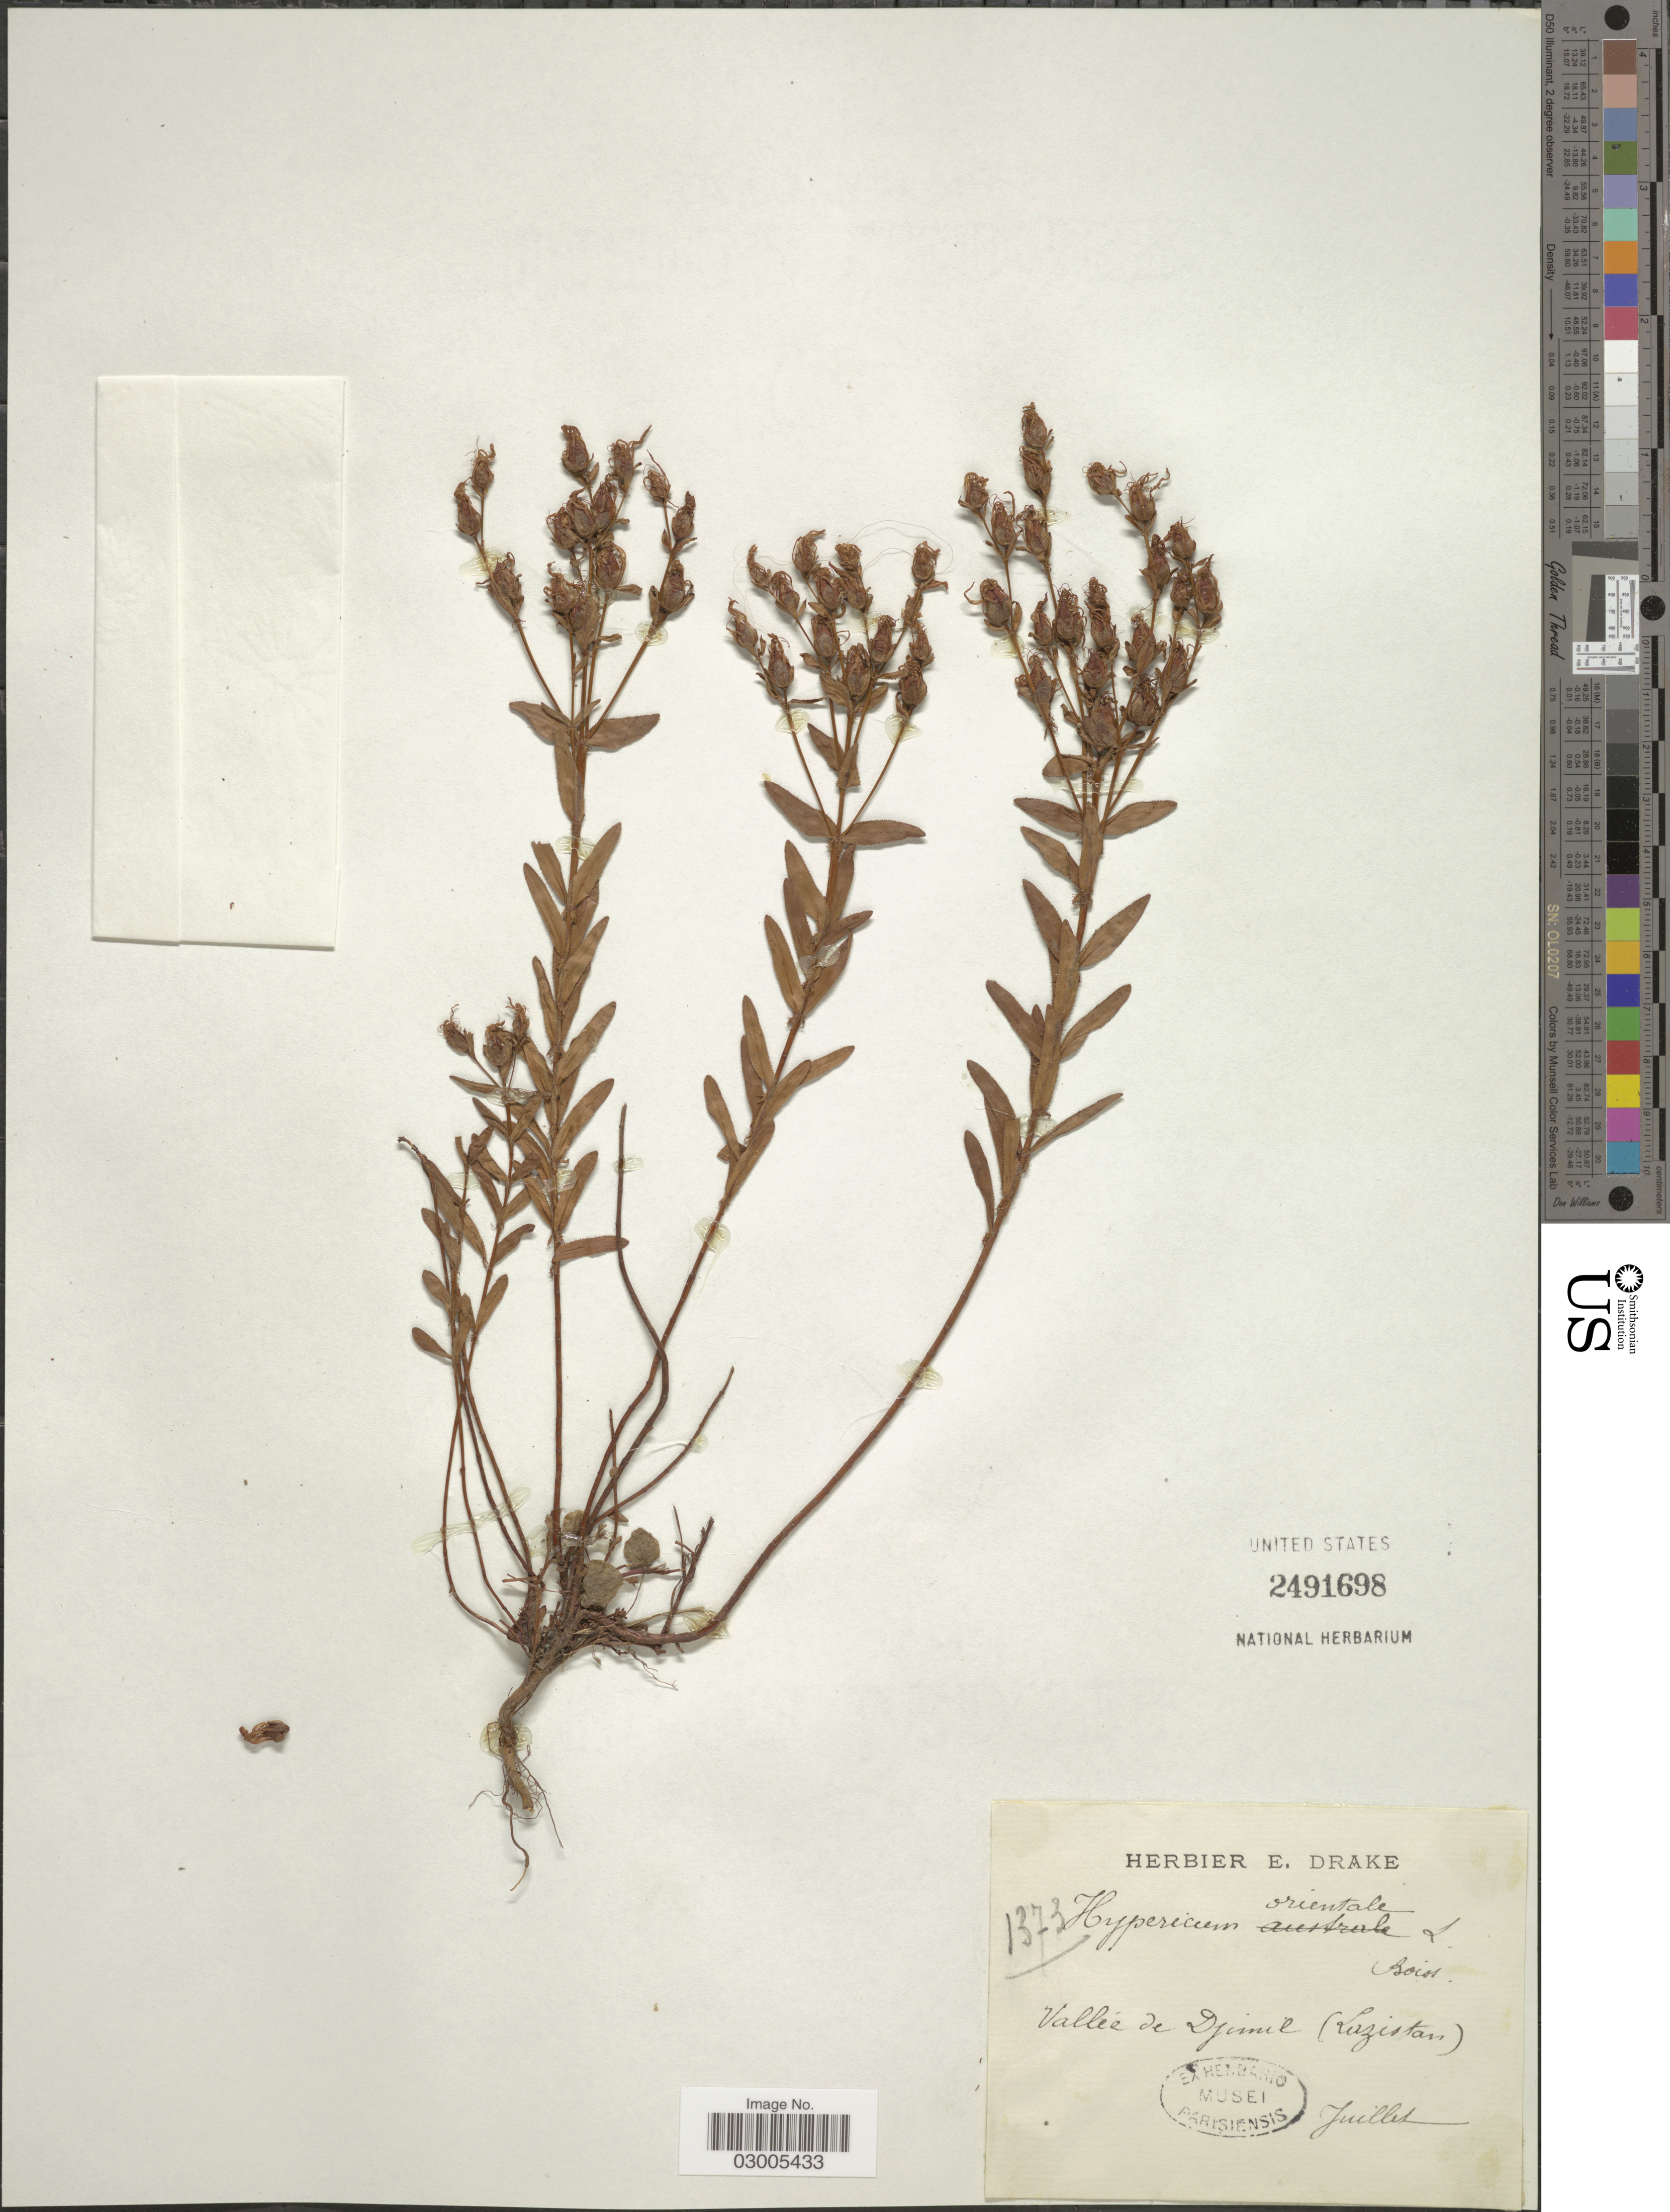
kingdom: Plantae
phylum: Tracheophyta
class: Magnoliopsida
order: Malpighiales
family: Hypericaceae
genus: Hypericum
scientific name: Hypericum orientale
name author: L.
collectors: ex herb. E. Drake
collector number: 1373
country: Turkey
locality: Vallée de Djimil (Lazistan).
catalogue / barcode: US 2491698